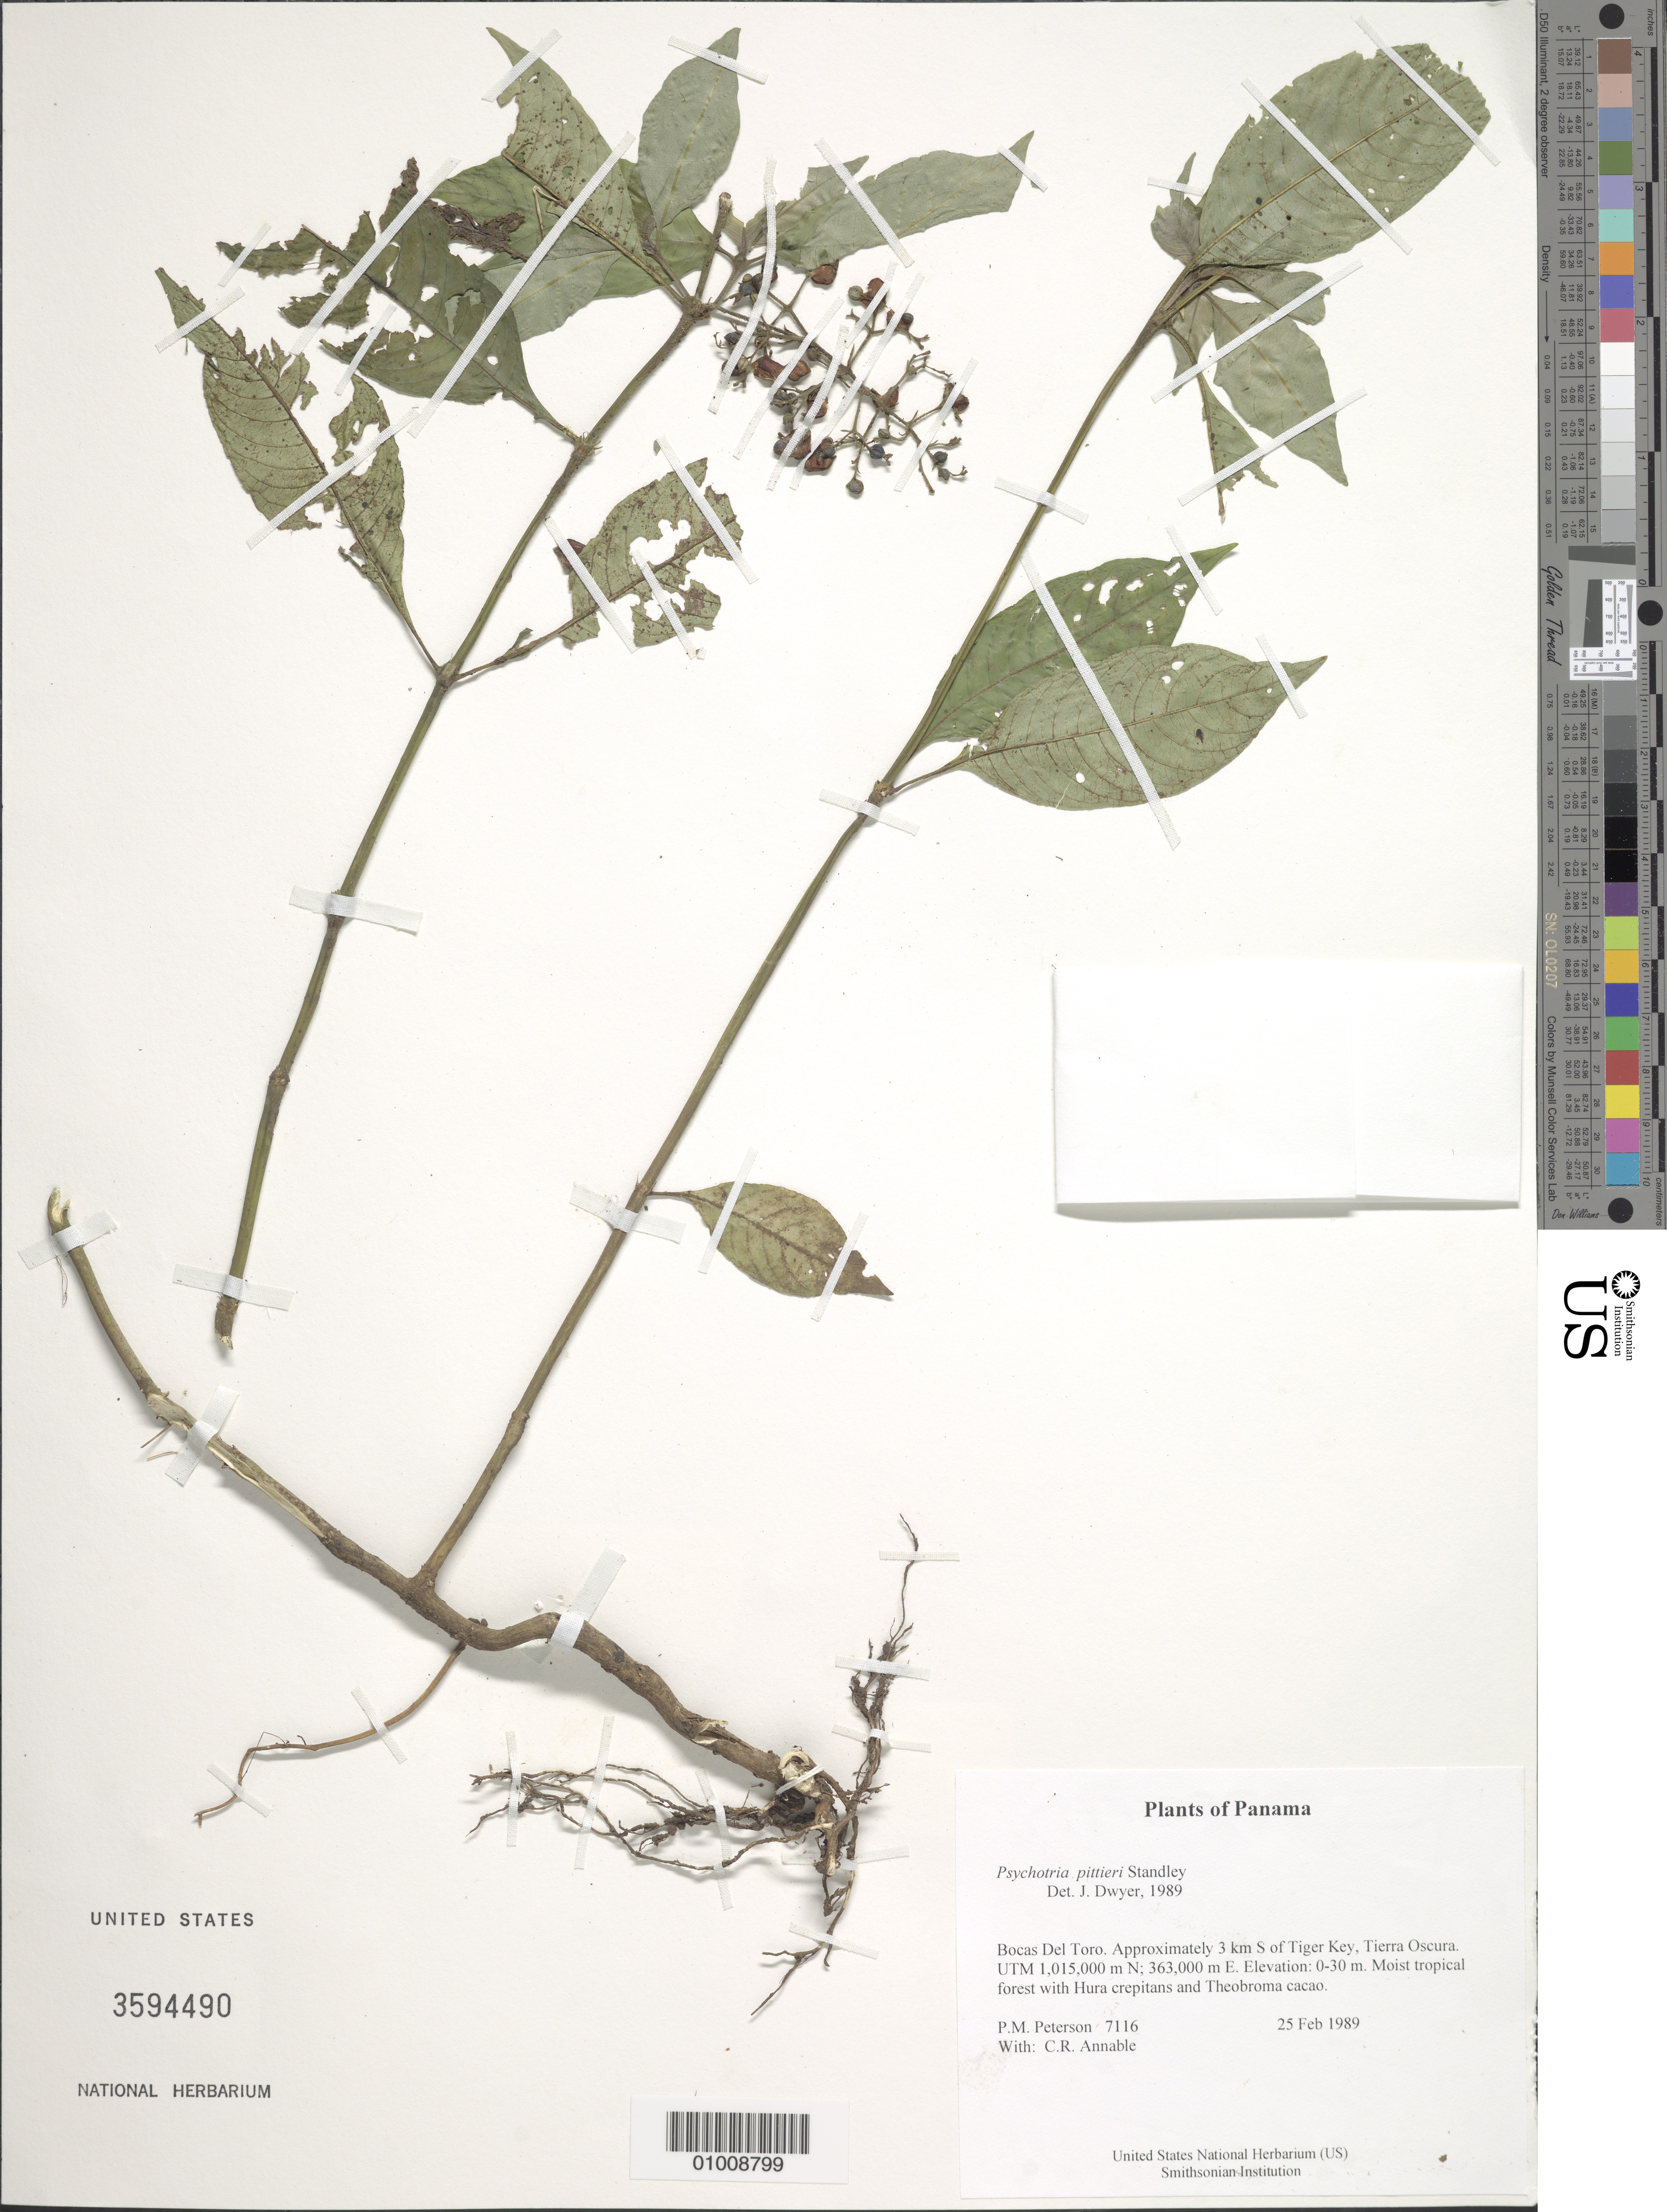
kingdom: Plantae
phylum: Tracheophyta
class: Magnoliopsida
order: Gentianales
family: Rubiaceae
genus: Psychotria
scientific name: Psychotria pittieri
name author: Standl.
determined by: Dwyer, J.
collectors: P. M. Peterson & C. R. Annable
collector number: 07116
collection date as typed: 25 Feb 1989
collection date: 1989-02-25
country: Panama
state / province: Bocas del Toro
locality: Approximately 3 km S of Tiger Key, Tierra Oscura. UTM 1,015,000 m N; 363,000 m E.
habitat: Moist tropical forest with Hura crepitans and Theobroma cacao.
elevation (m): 0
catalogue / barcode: US 3594490